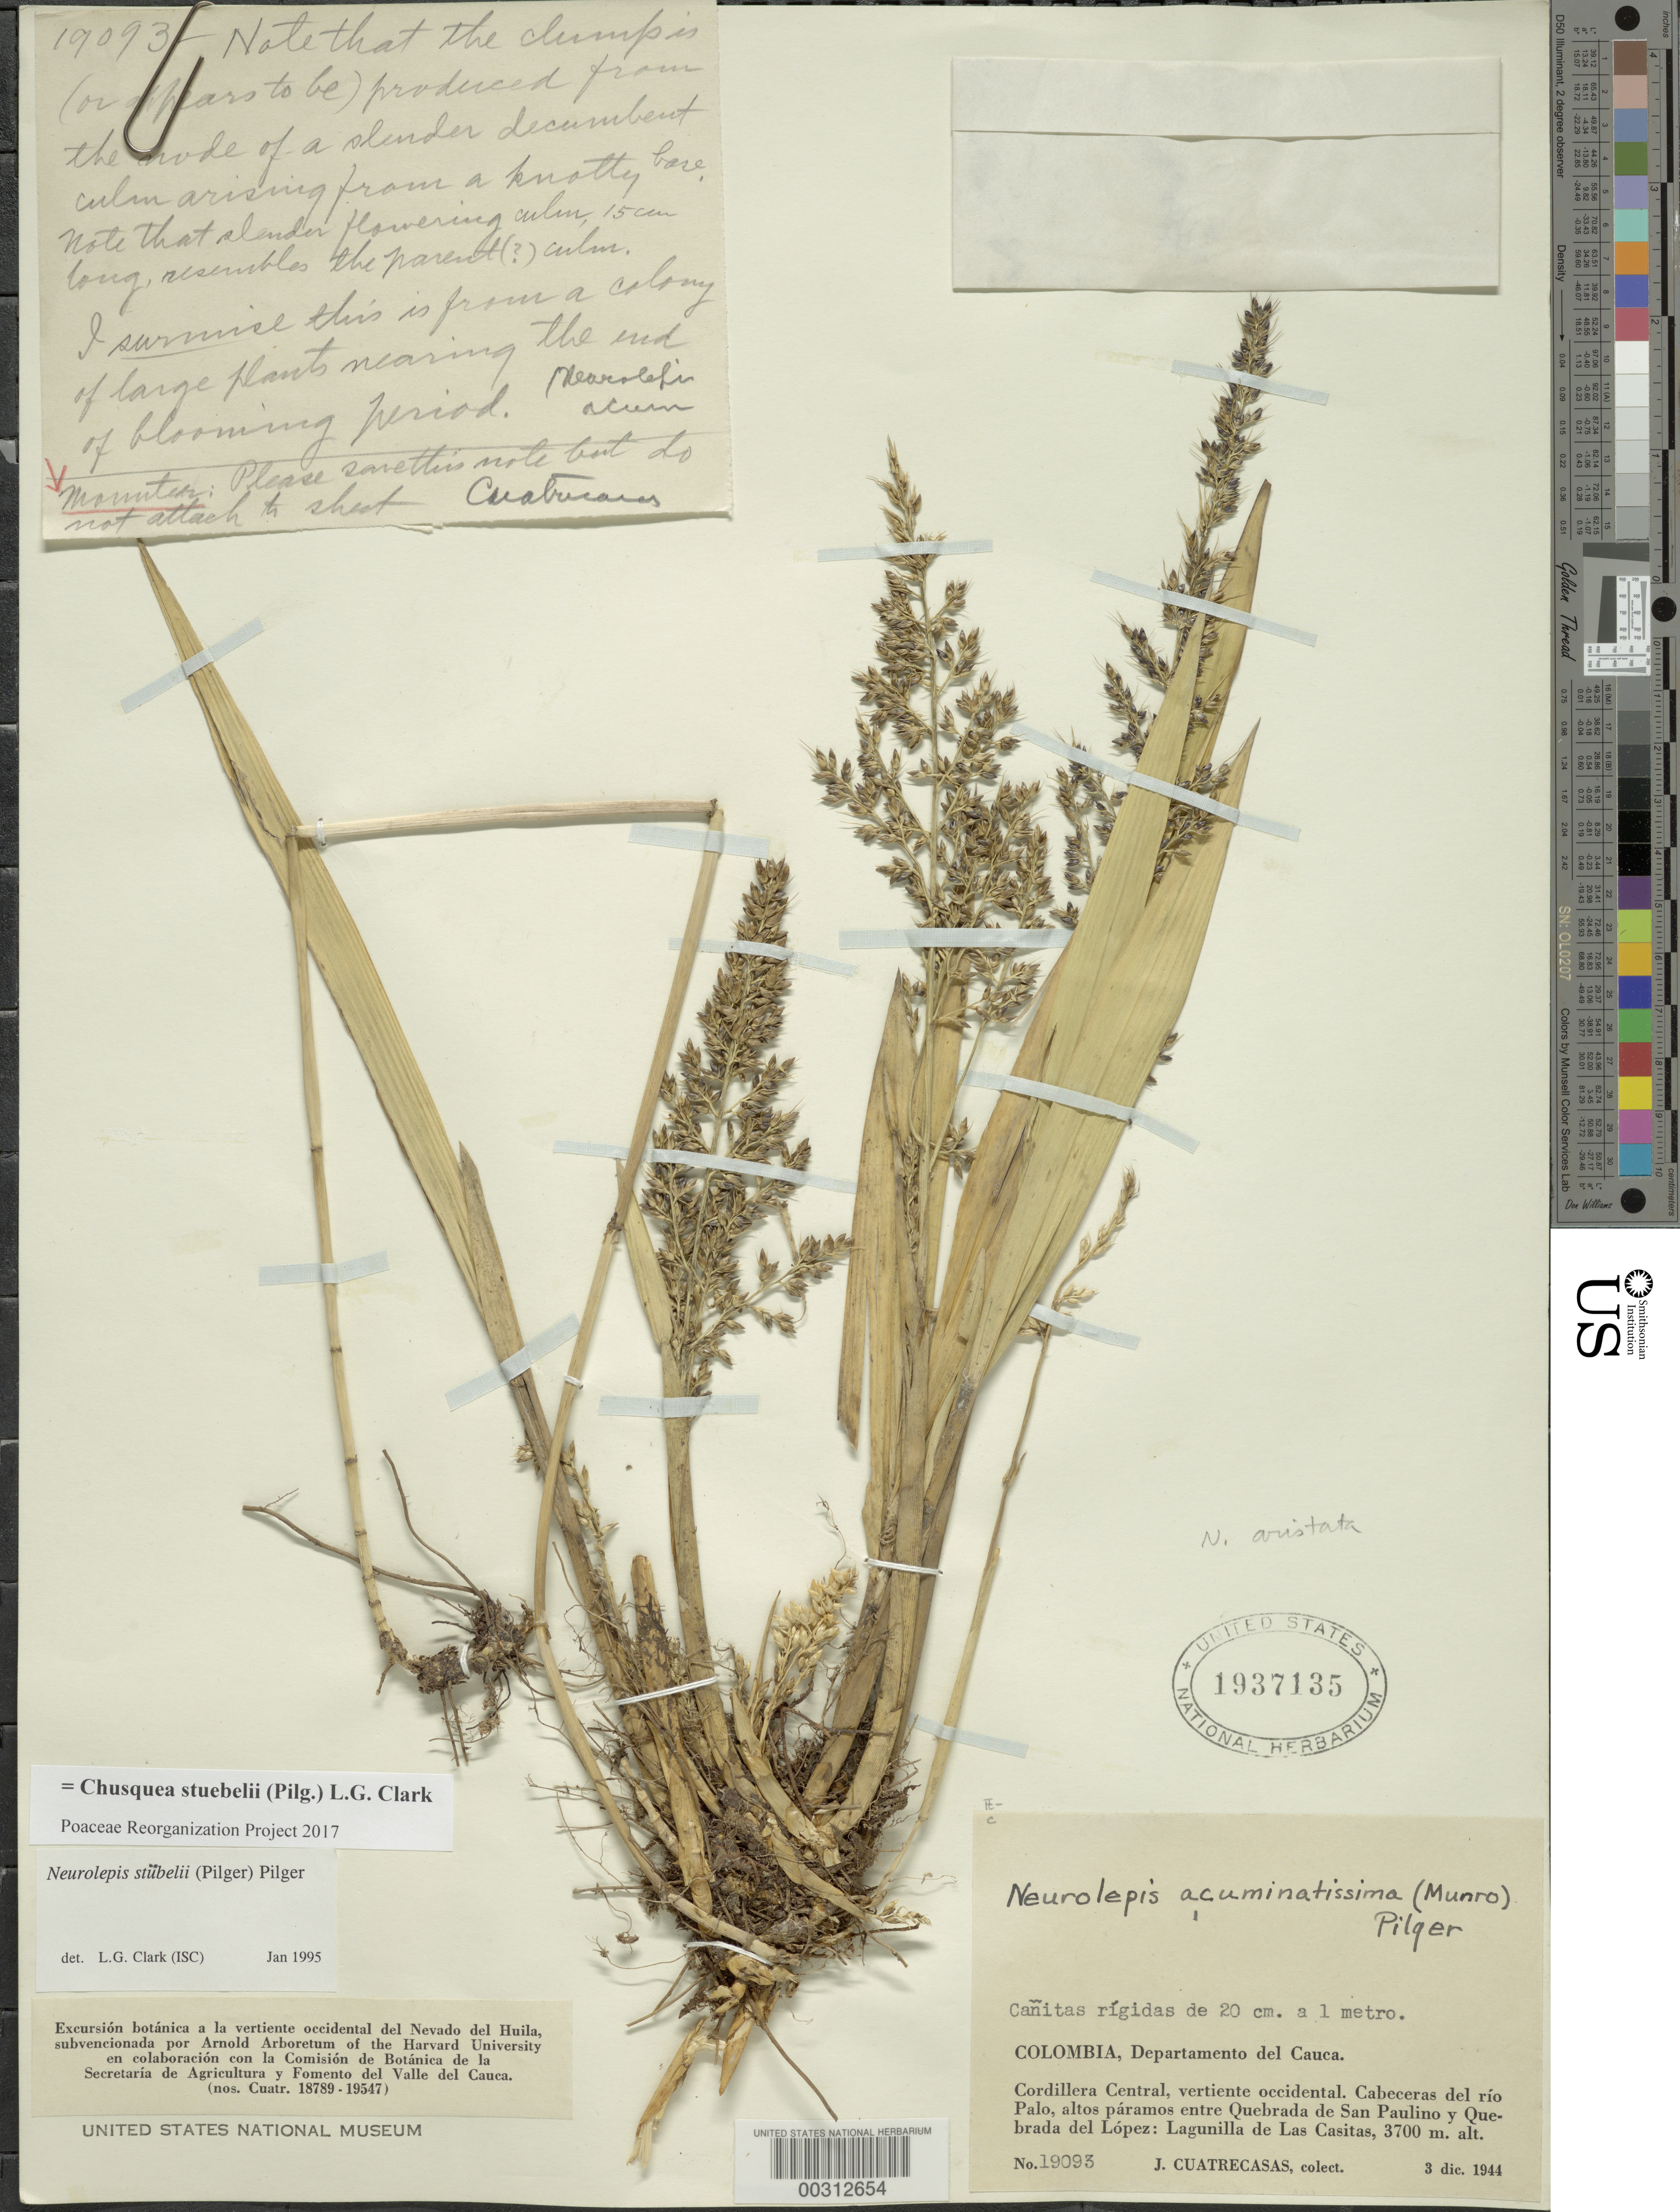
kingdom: Plantae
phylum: Tracheophyta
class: Liliopsida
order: Poales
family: Poaceae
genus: Chusquea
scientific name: Chusquea stuebelii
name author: (Pilg.) L.G. Clark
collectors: J. Cuatrecasas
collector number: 19093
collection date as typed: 03 Dec 1944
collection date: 1944-12-03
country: Colombia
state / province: Cauca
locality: Rio Palo, Lagunilla de las Casitas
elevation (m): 3700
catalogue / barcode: US 1937135